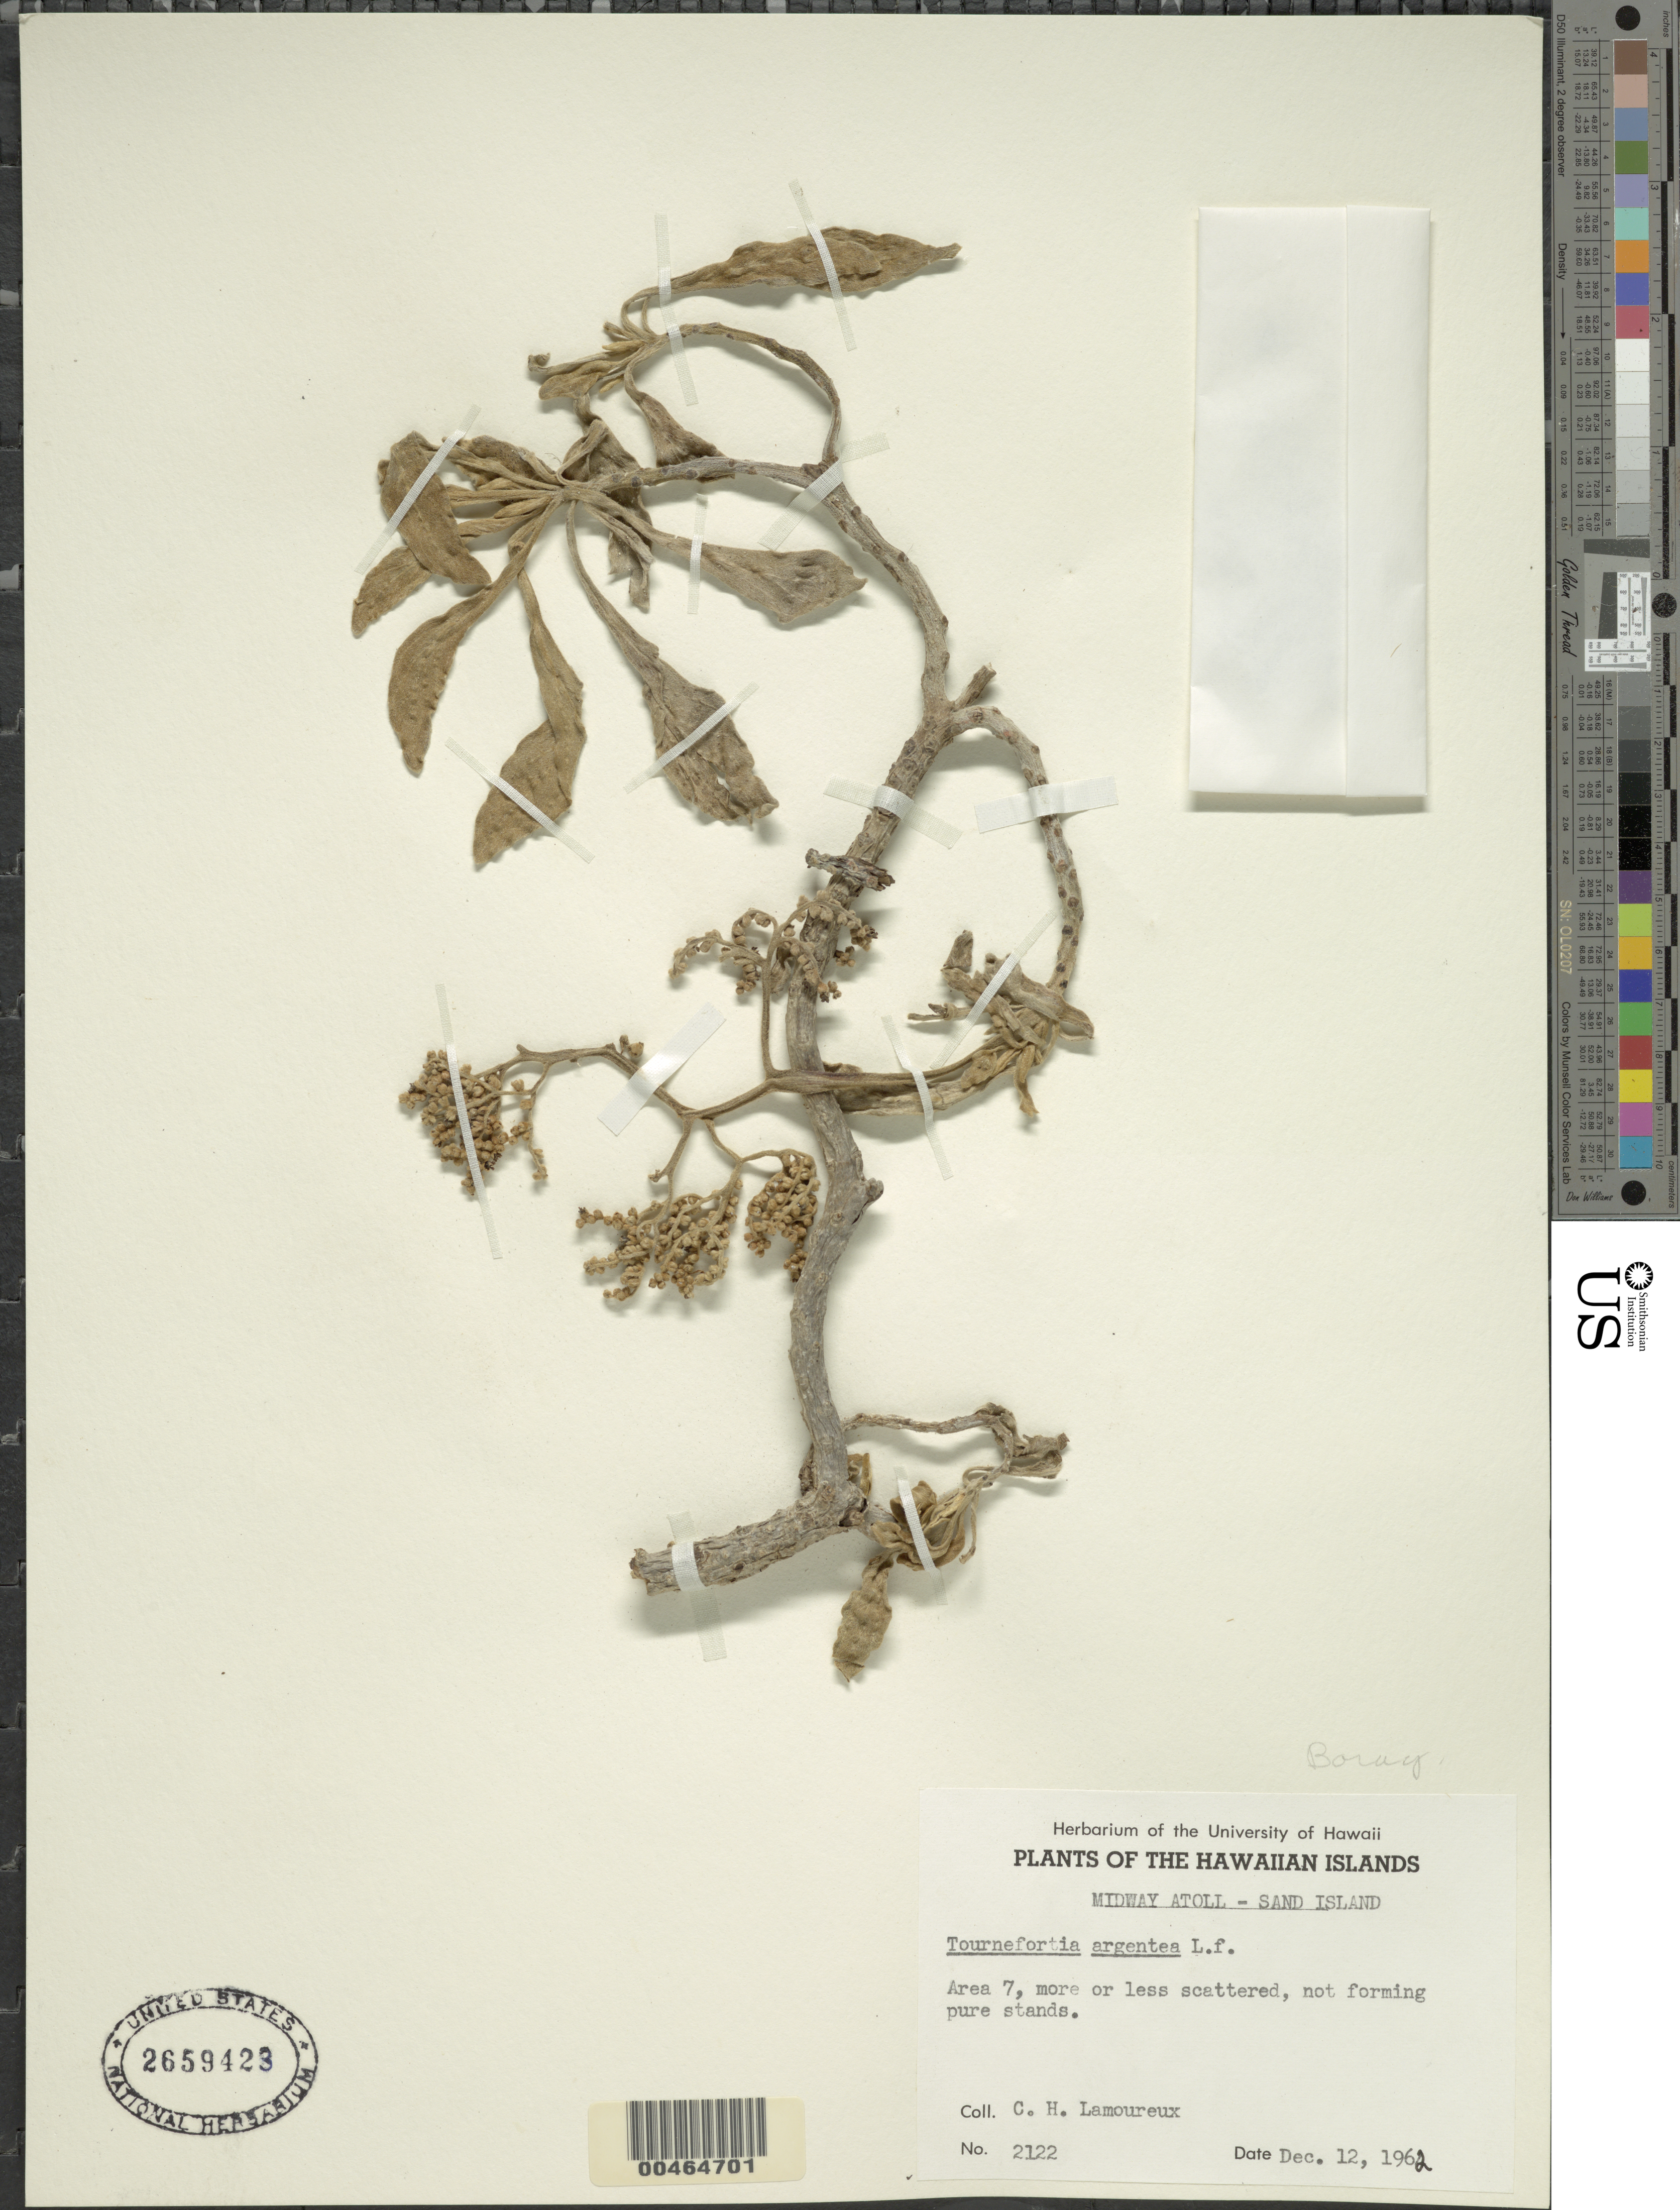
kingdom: Plantae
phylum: Tracheophyta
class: Magnoliopsida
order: Boraginales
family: Heliotropiaceae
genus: Heliotropium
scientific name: Heliotropium arboreum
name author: (Blanco) Mabberley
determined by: Wagner, W. L., (BOT), Smithsonian Institution - National Museum of Natural History (UNITED STATES)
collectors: C. H. Lamoureux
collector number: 2122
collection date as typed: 12 Dec 1962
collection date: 1962-12-12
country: U.S. Administered Pacific Islands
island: Midway Atoll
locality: Area 7, Sand Islet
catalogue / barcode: US 2659423